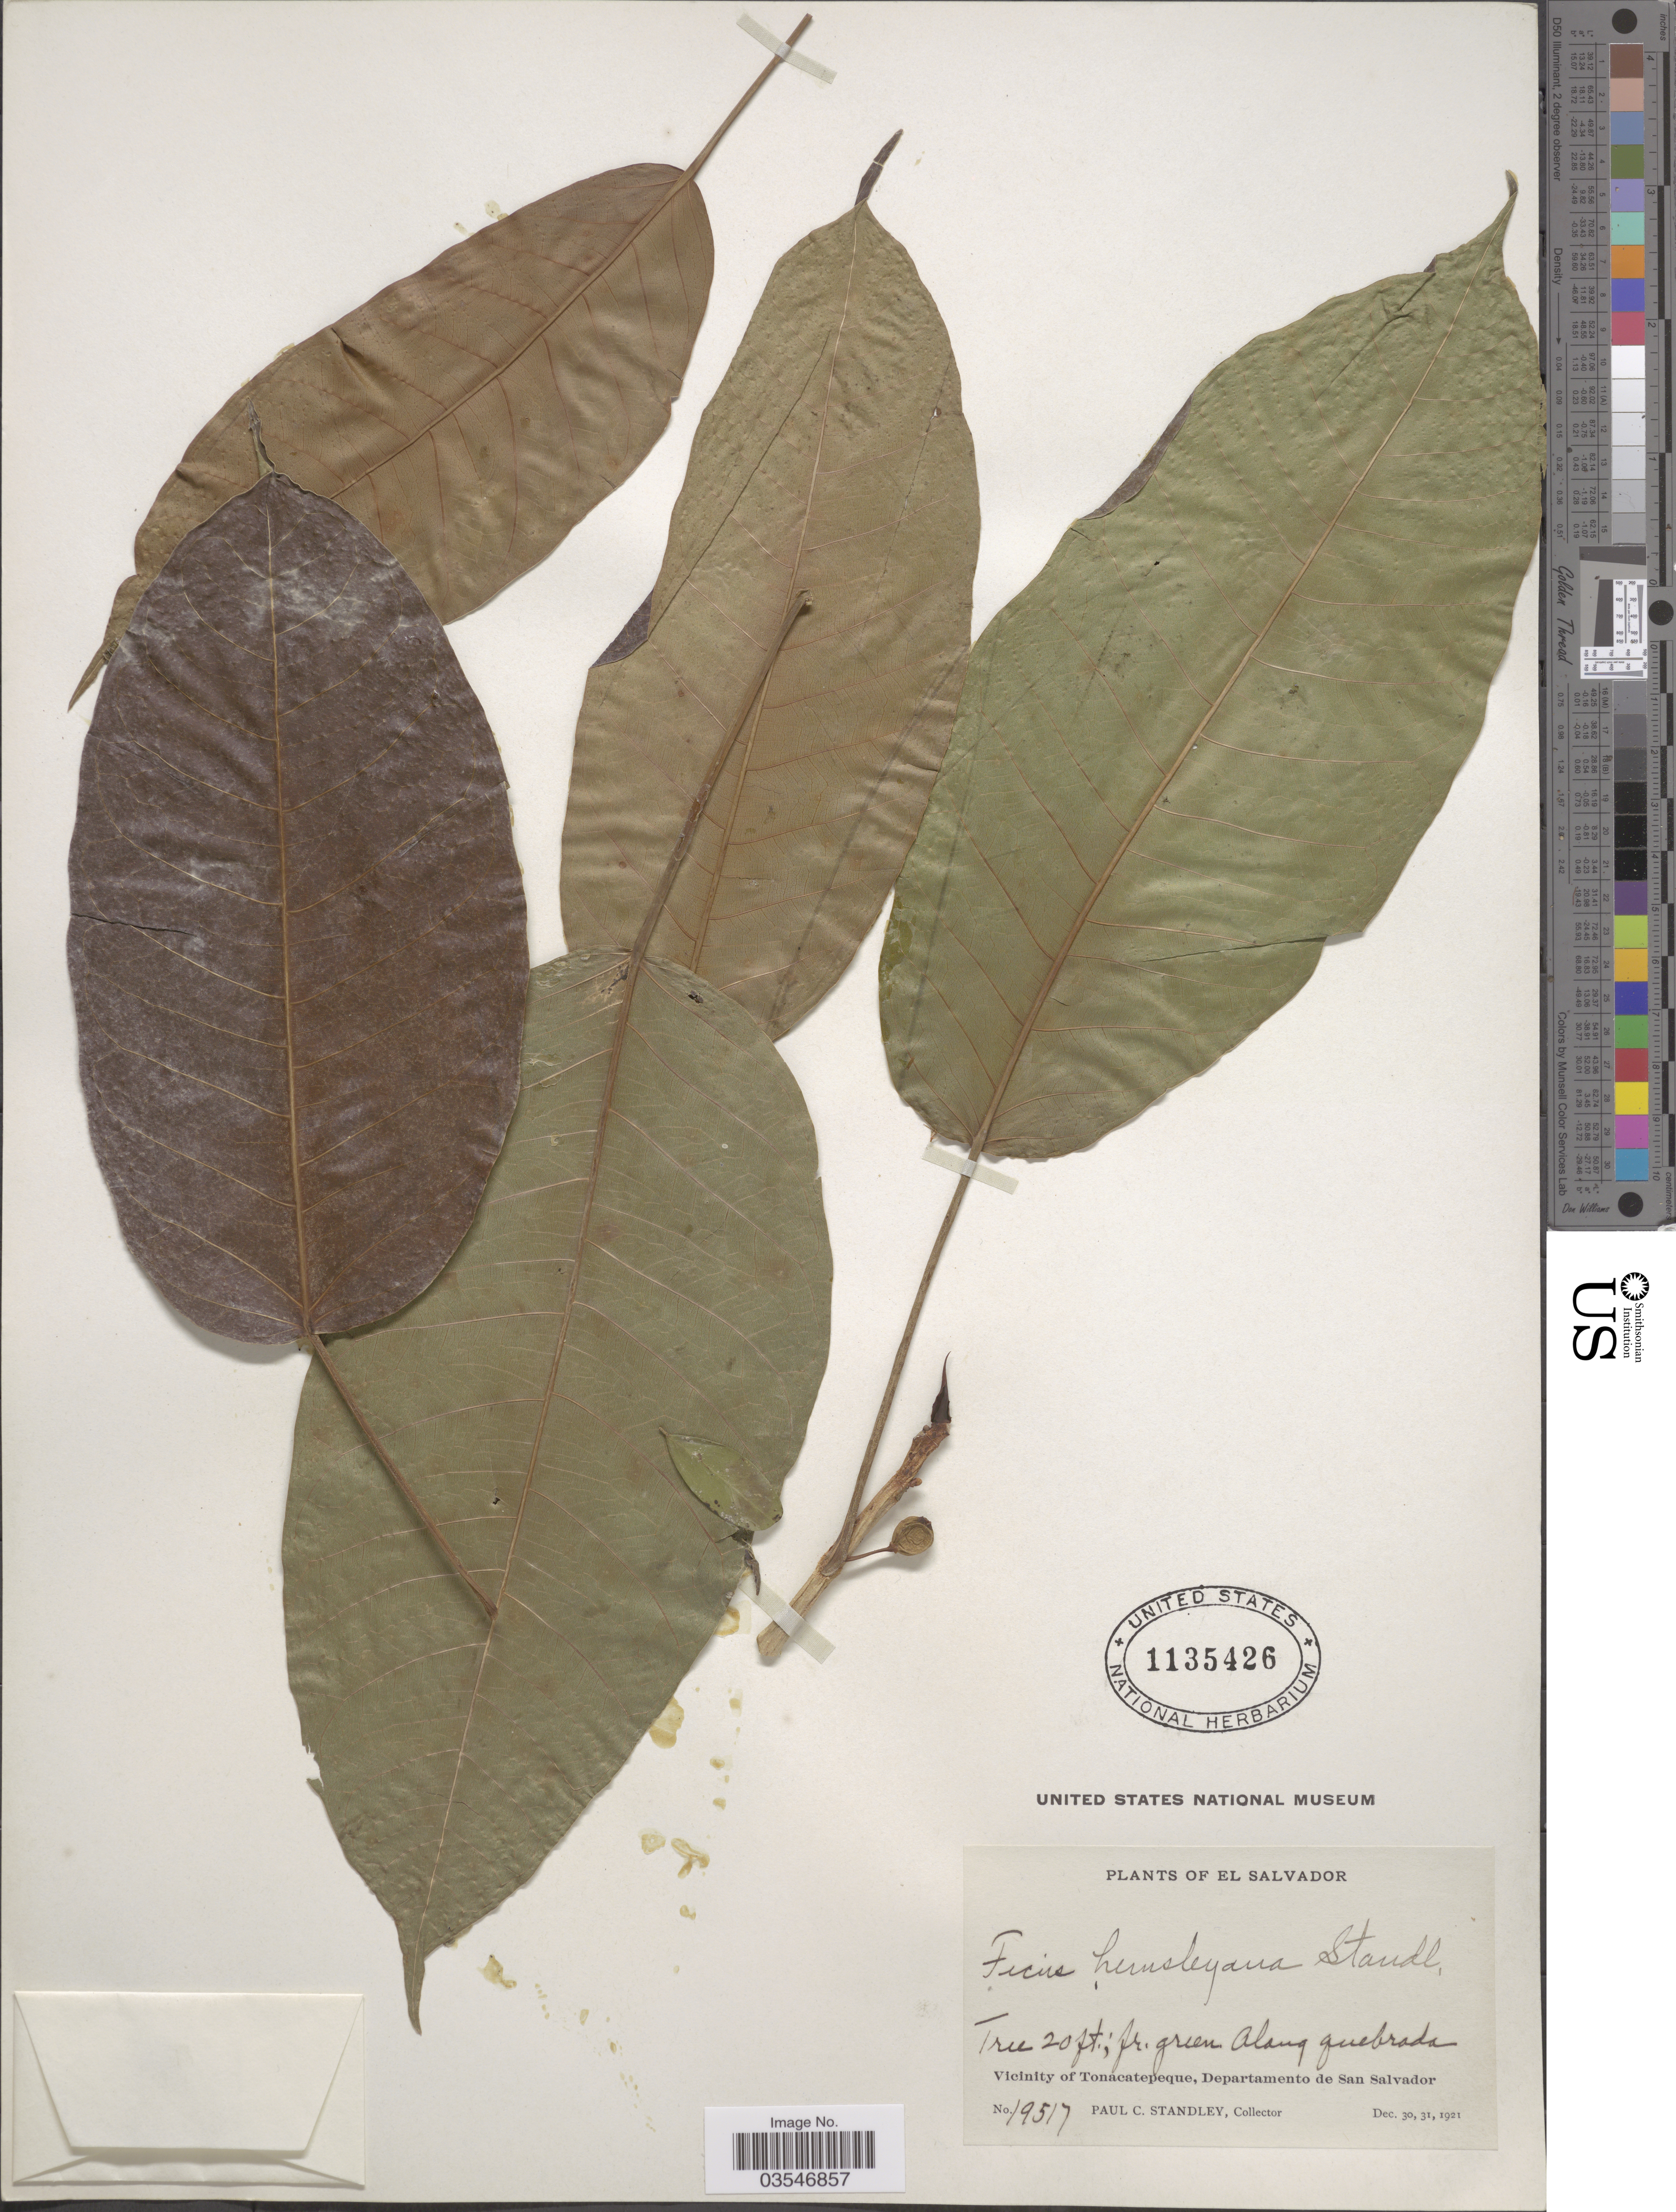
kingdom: Plantae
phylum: Tracheophyta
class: Magnoliopsida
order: Rosales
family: Moraceae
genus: Ficus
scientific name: Ficus citrifolia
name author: Mill.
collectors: P. C. Standley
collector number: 19517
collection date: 1921-12-30/1921-12-31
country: El Salvador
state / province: San Salvador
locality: Along quebrada. Vicinity of Tonacatepeque, Departamento de San Salvador.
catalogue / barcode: US 1135426